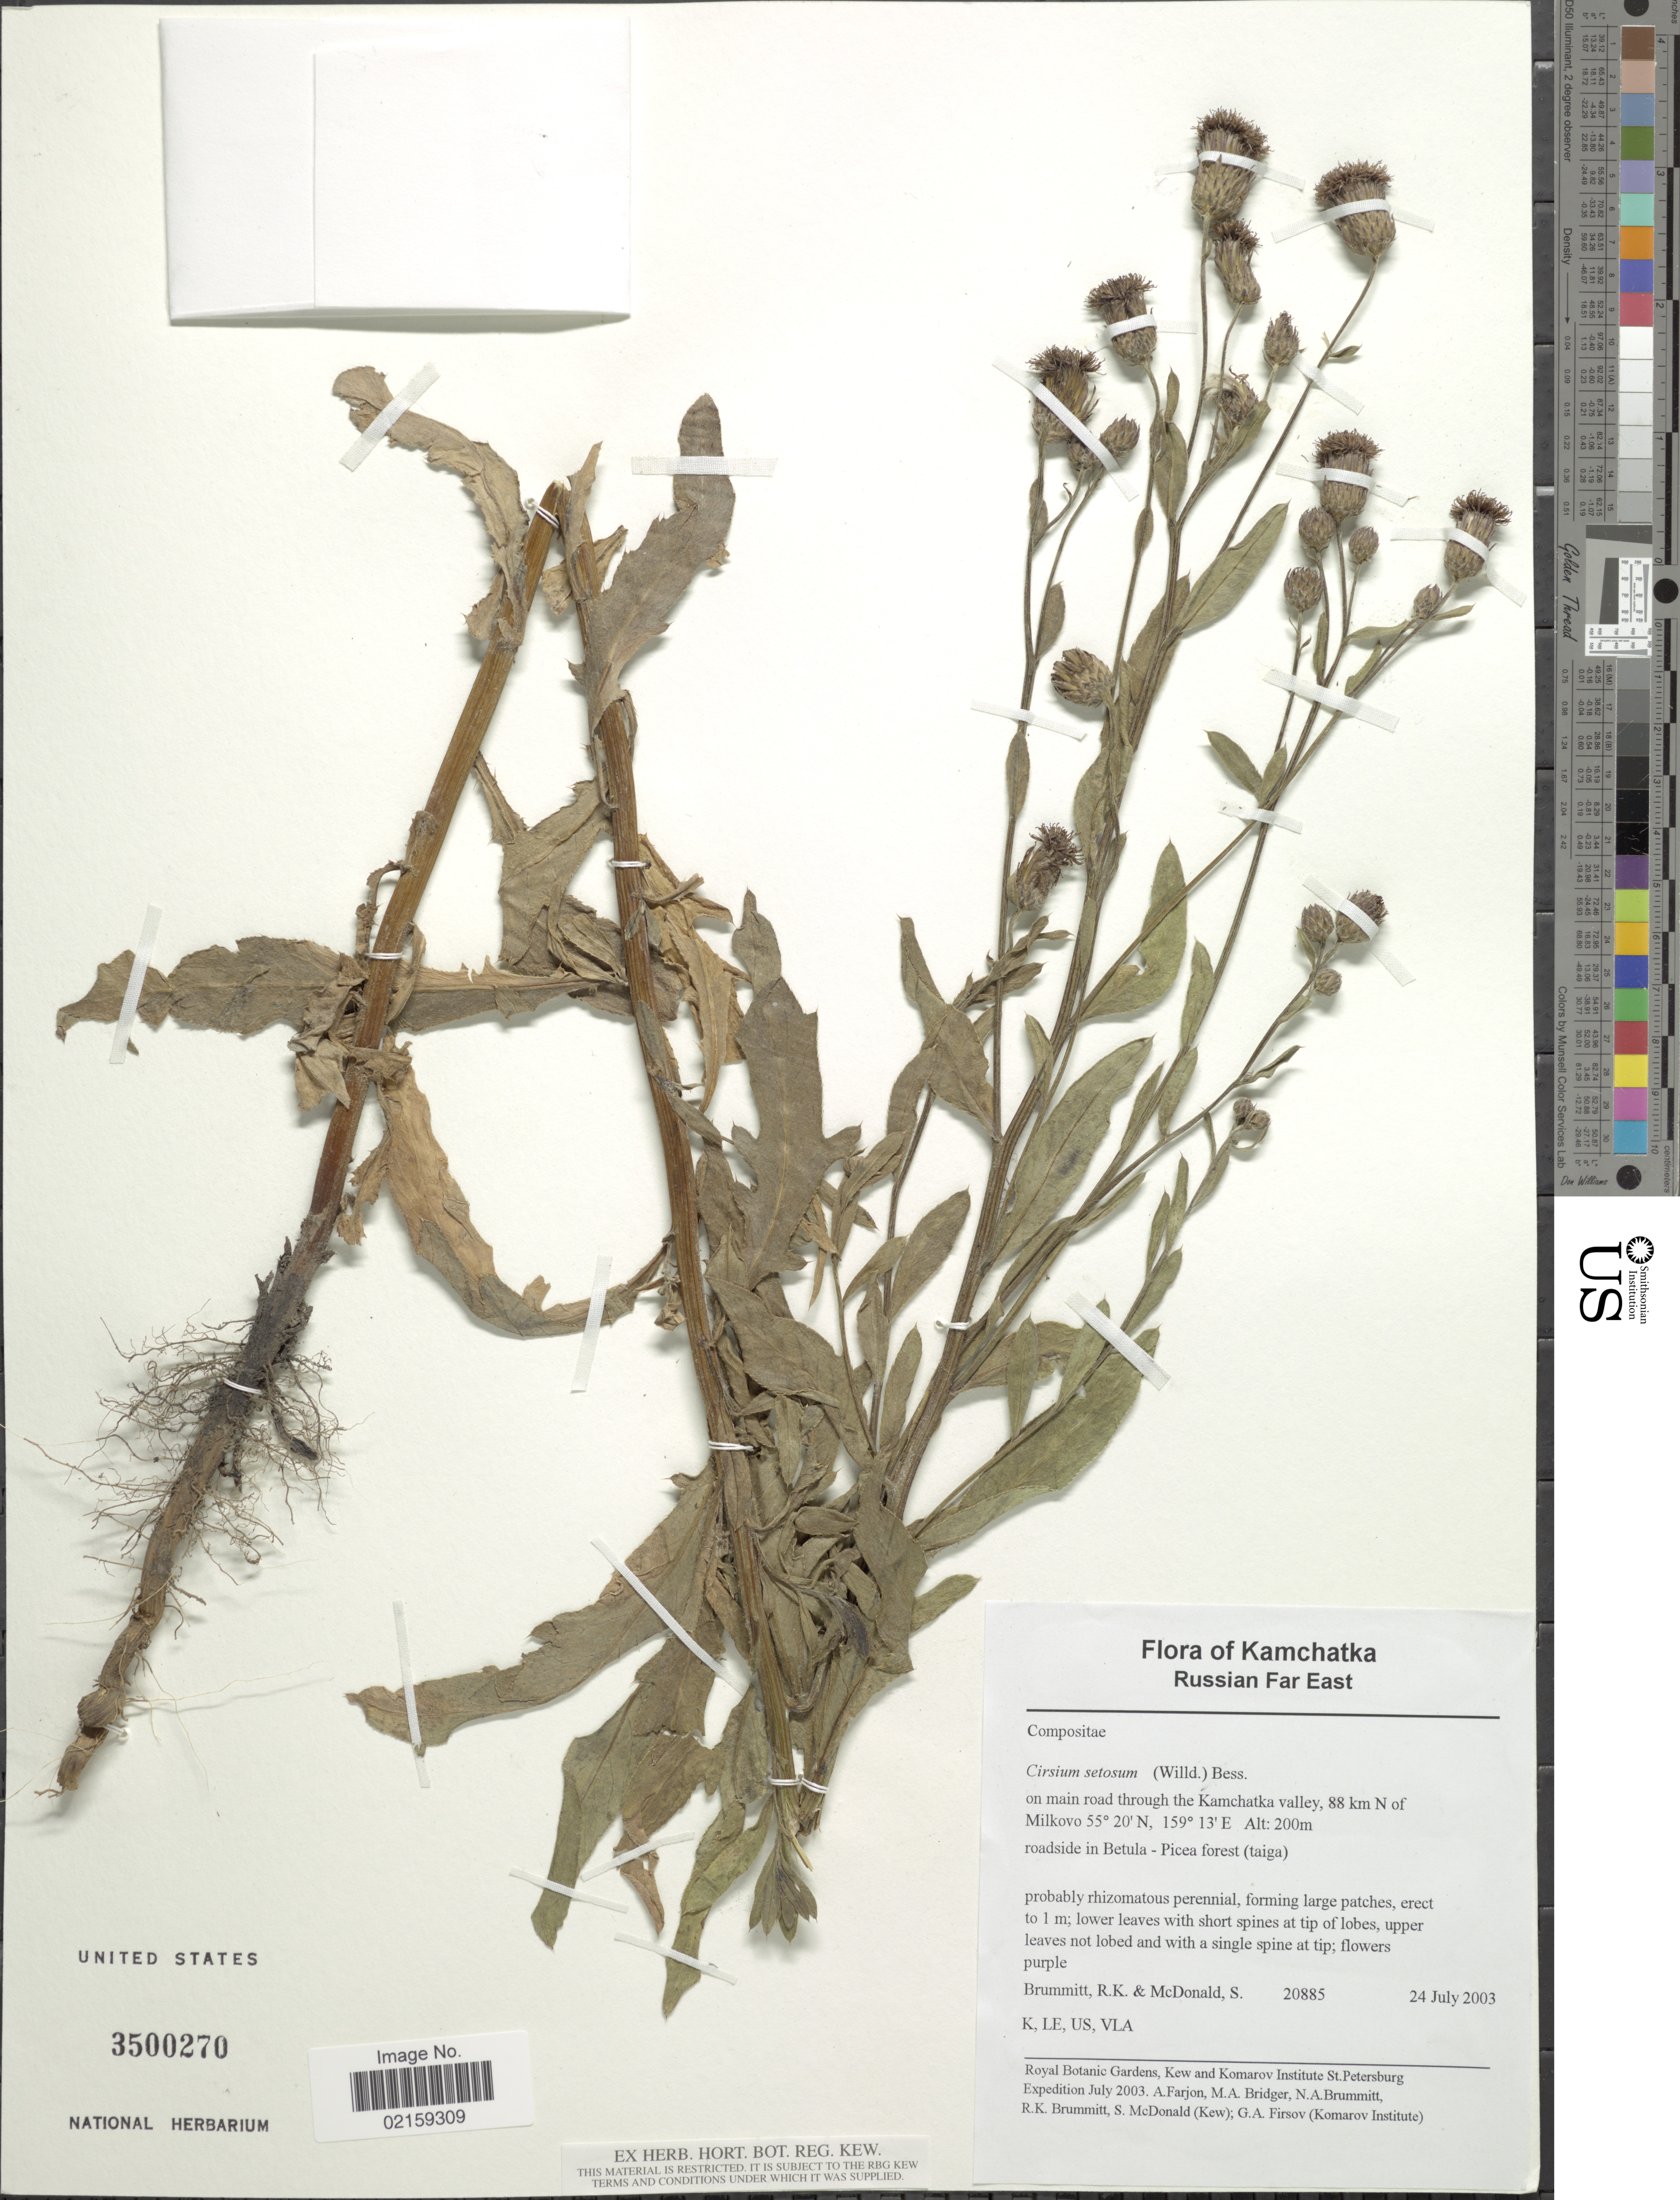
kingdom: Plantae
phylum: Tracheophyta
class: Magnoliopsida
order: Asterales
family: Asteraceae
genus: Cirsium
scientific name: Cirsium arvense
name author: (L.) Scop.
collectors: R. K. Brummitt & S. McDonald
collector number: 20885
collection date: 2003-07-24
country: Russian Federation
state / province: Kamchatka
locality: Kamchatka. Russian Far East. on main road through the Kamchatka valley, 88 km N of Milhovo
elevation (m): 200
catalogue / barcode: US 3500270